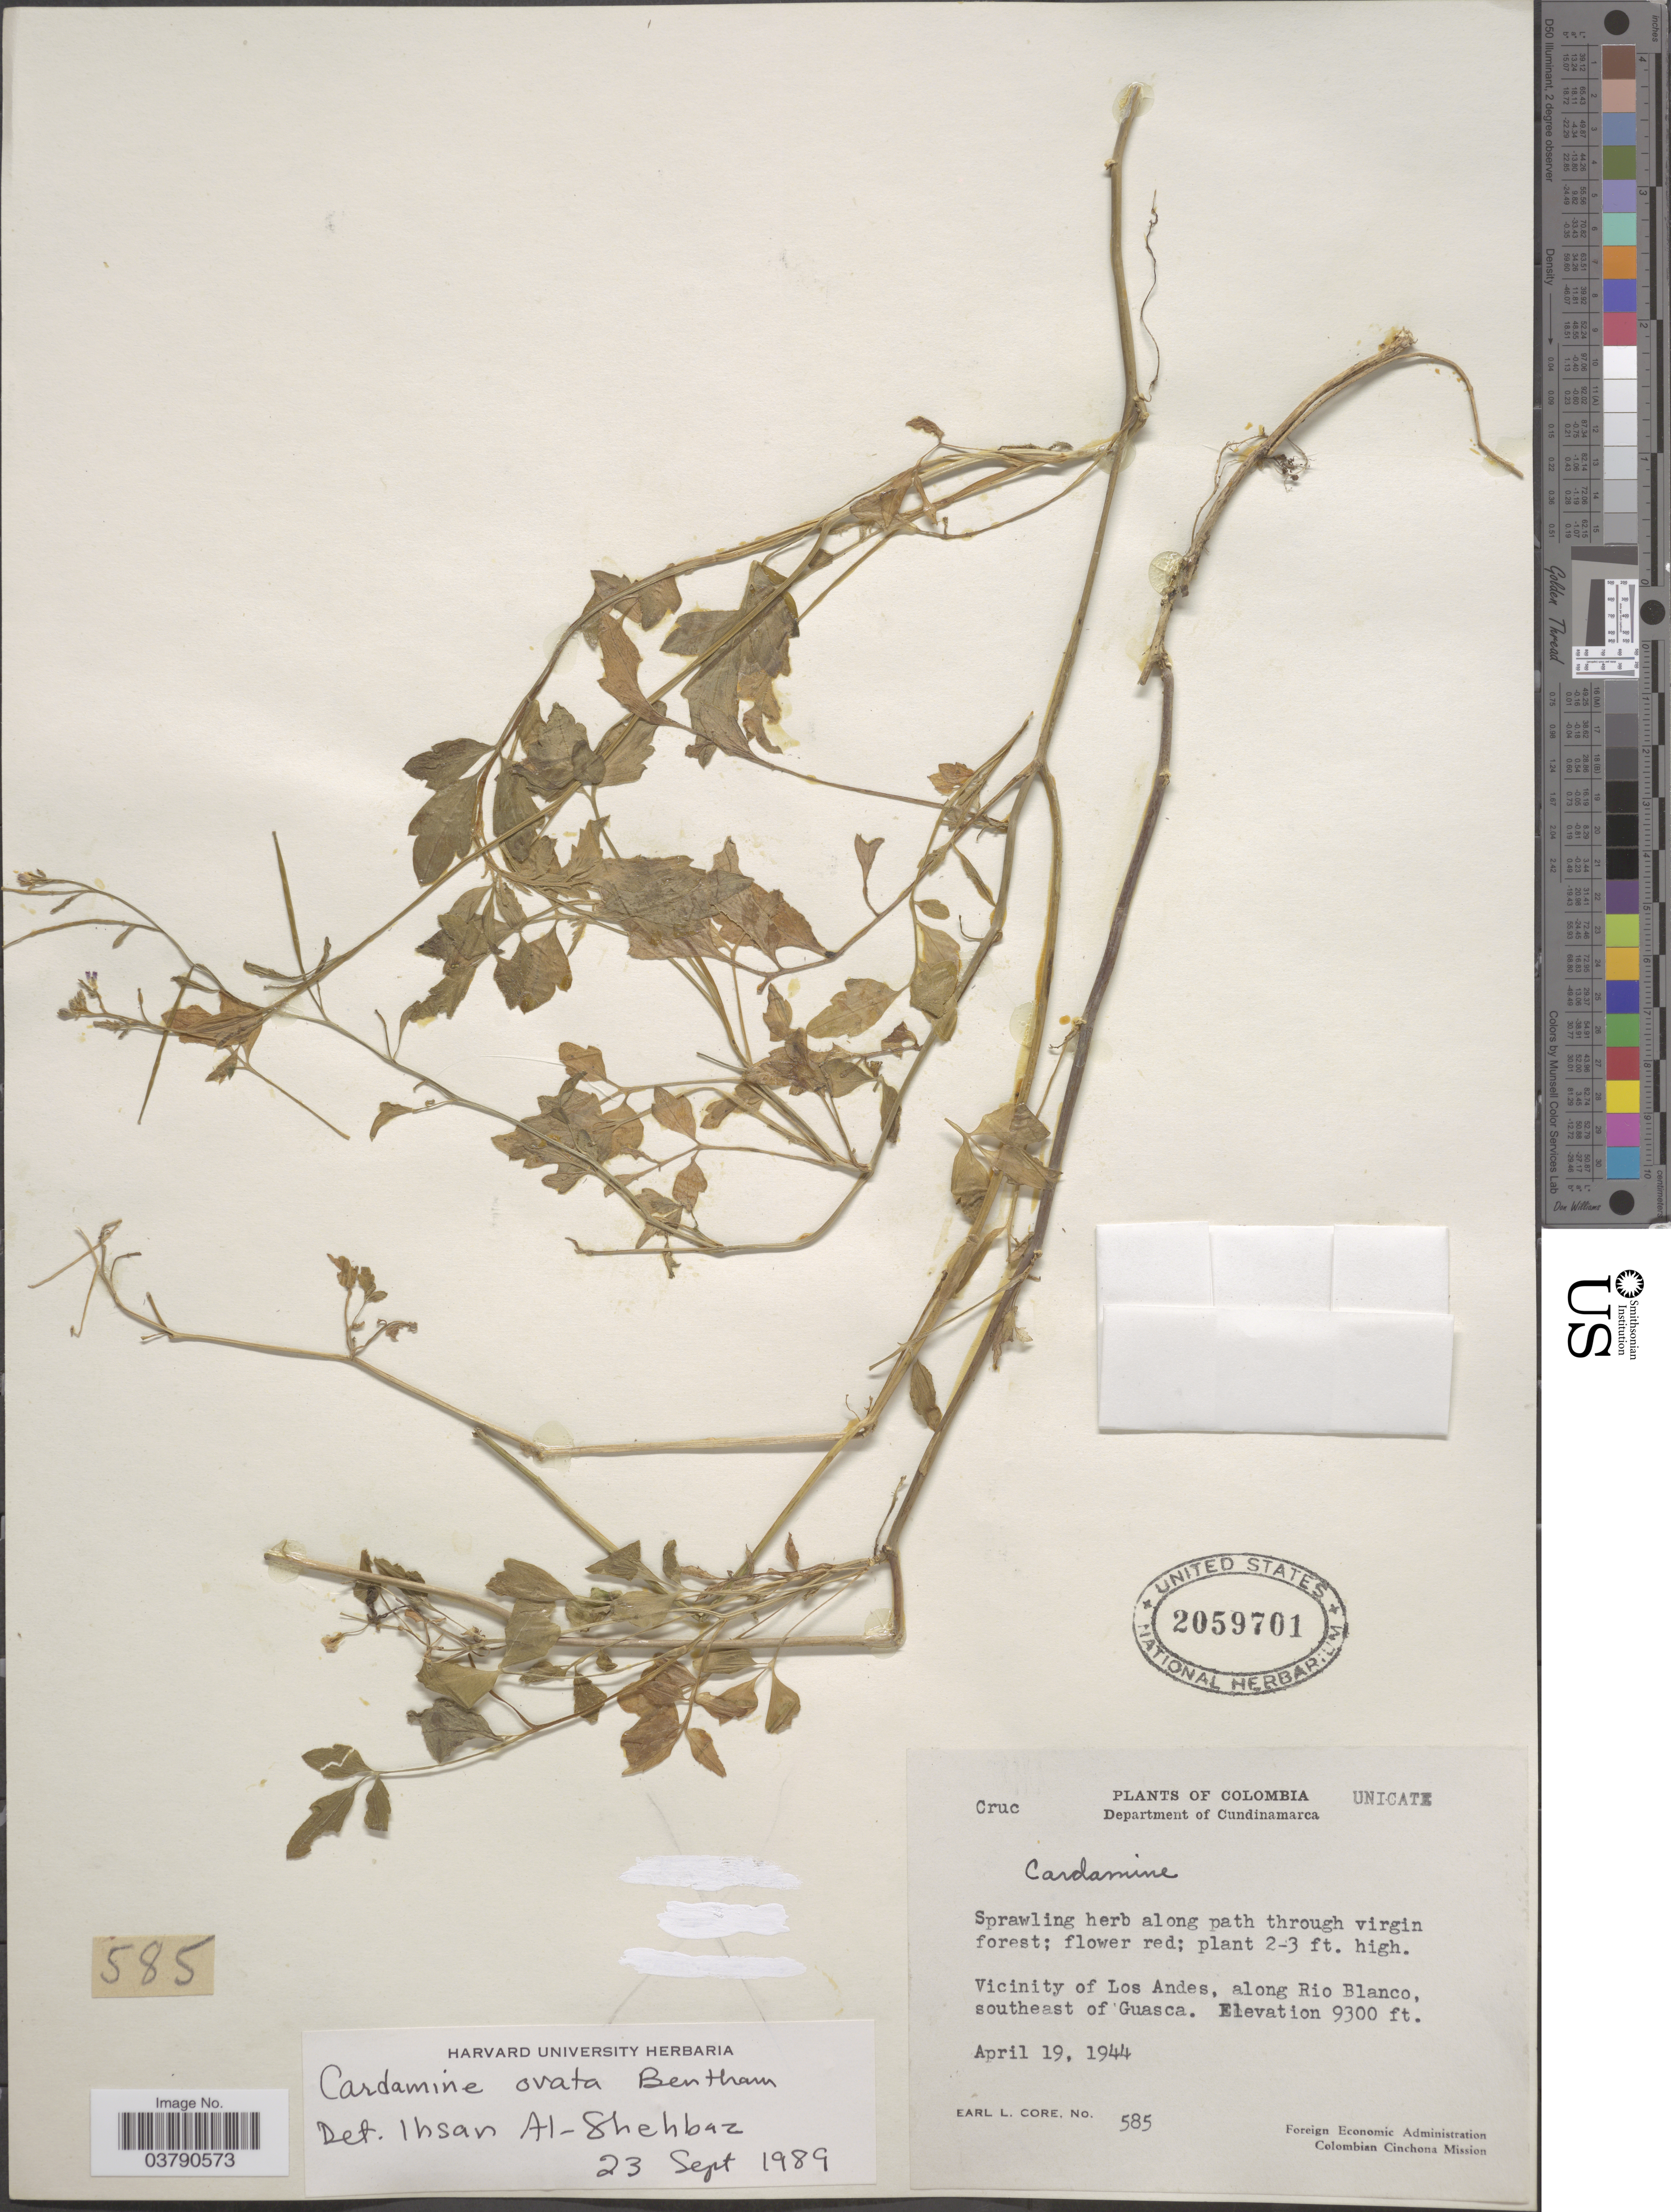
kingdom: Plantae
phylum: Tracheophyta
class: Magnoliopsida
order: Brassicales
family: Brassicaceae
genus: Cardamine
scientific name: Cardamine ovata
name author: Benth.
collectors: E. L. Core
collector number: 585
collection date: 1944-04-19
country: Colombia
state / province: Cundinamarca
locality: Department of Cundinamarca. Vicinity of Los Andes, along Rio Blanco, southeast of Guasca.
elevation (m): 2835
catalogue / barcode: US 2059701